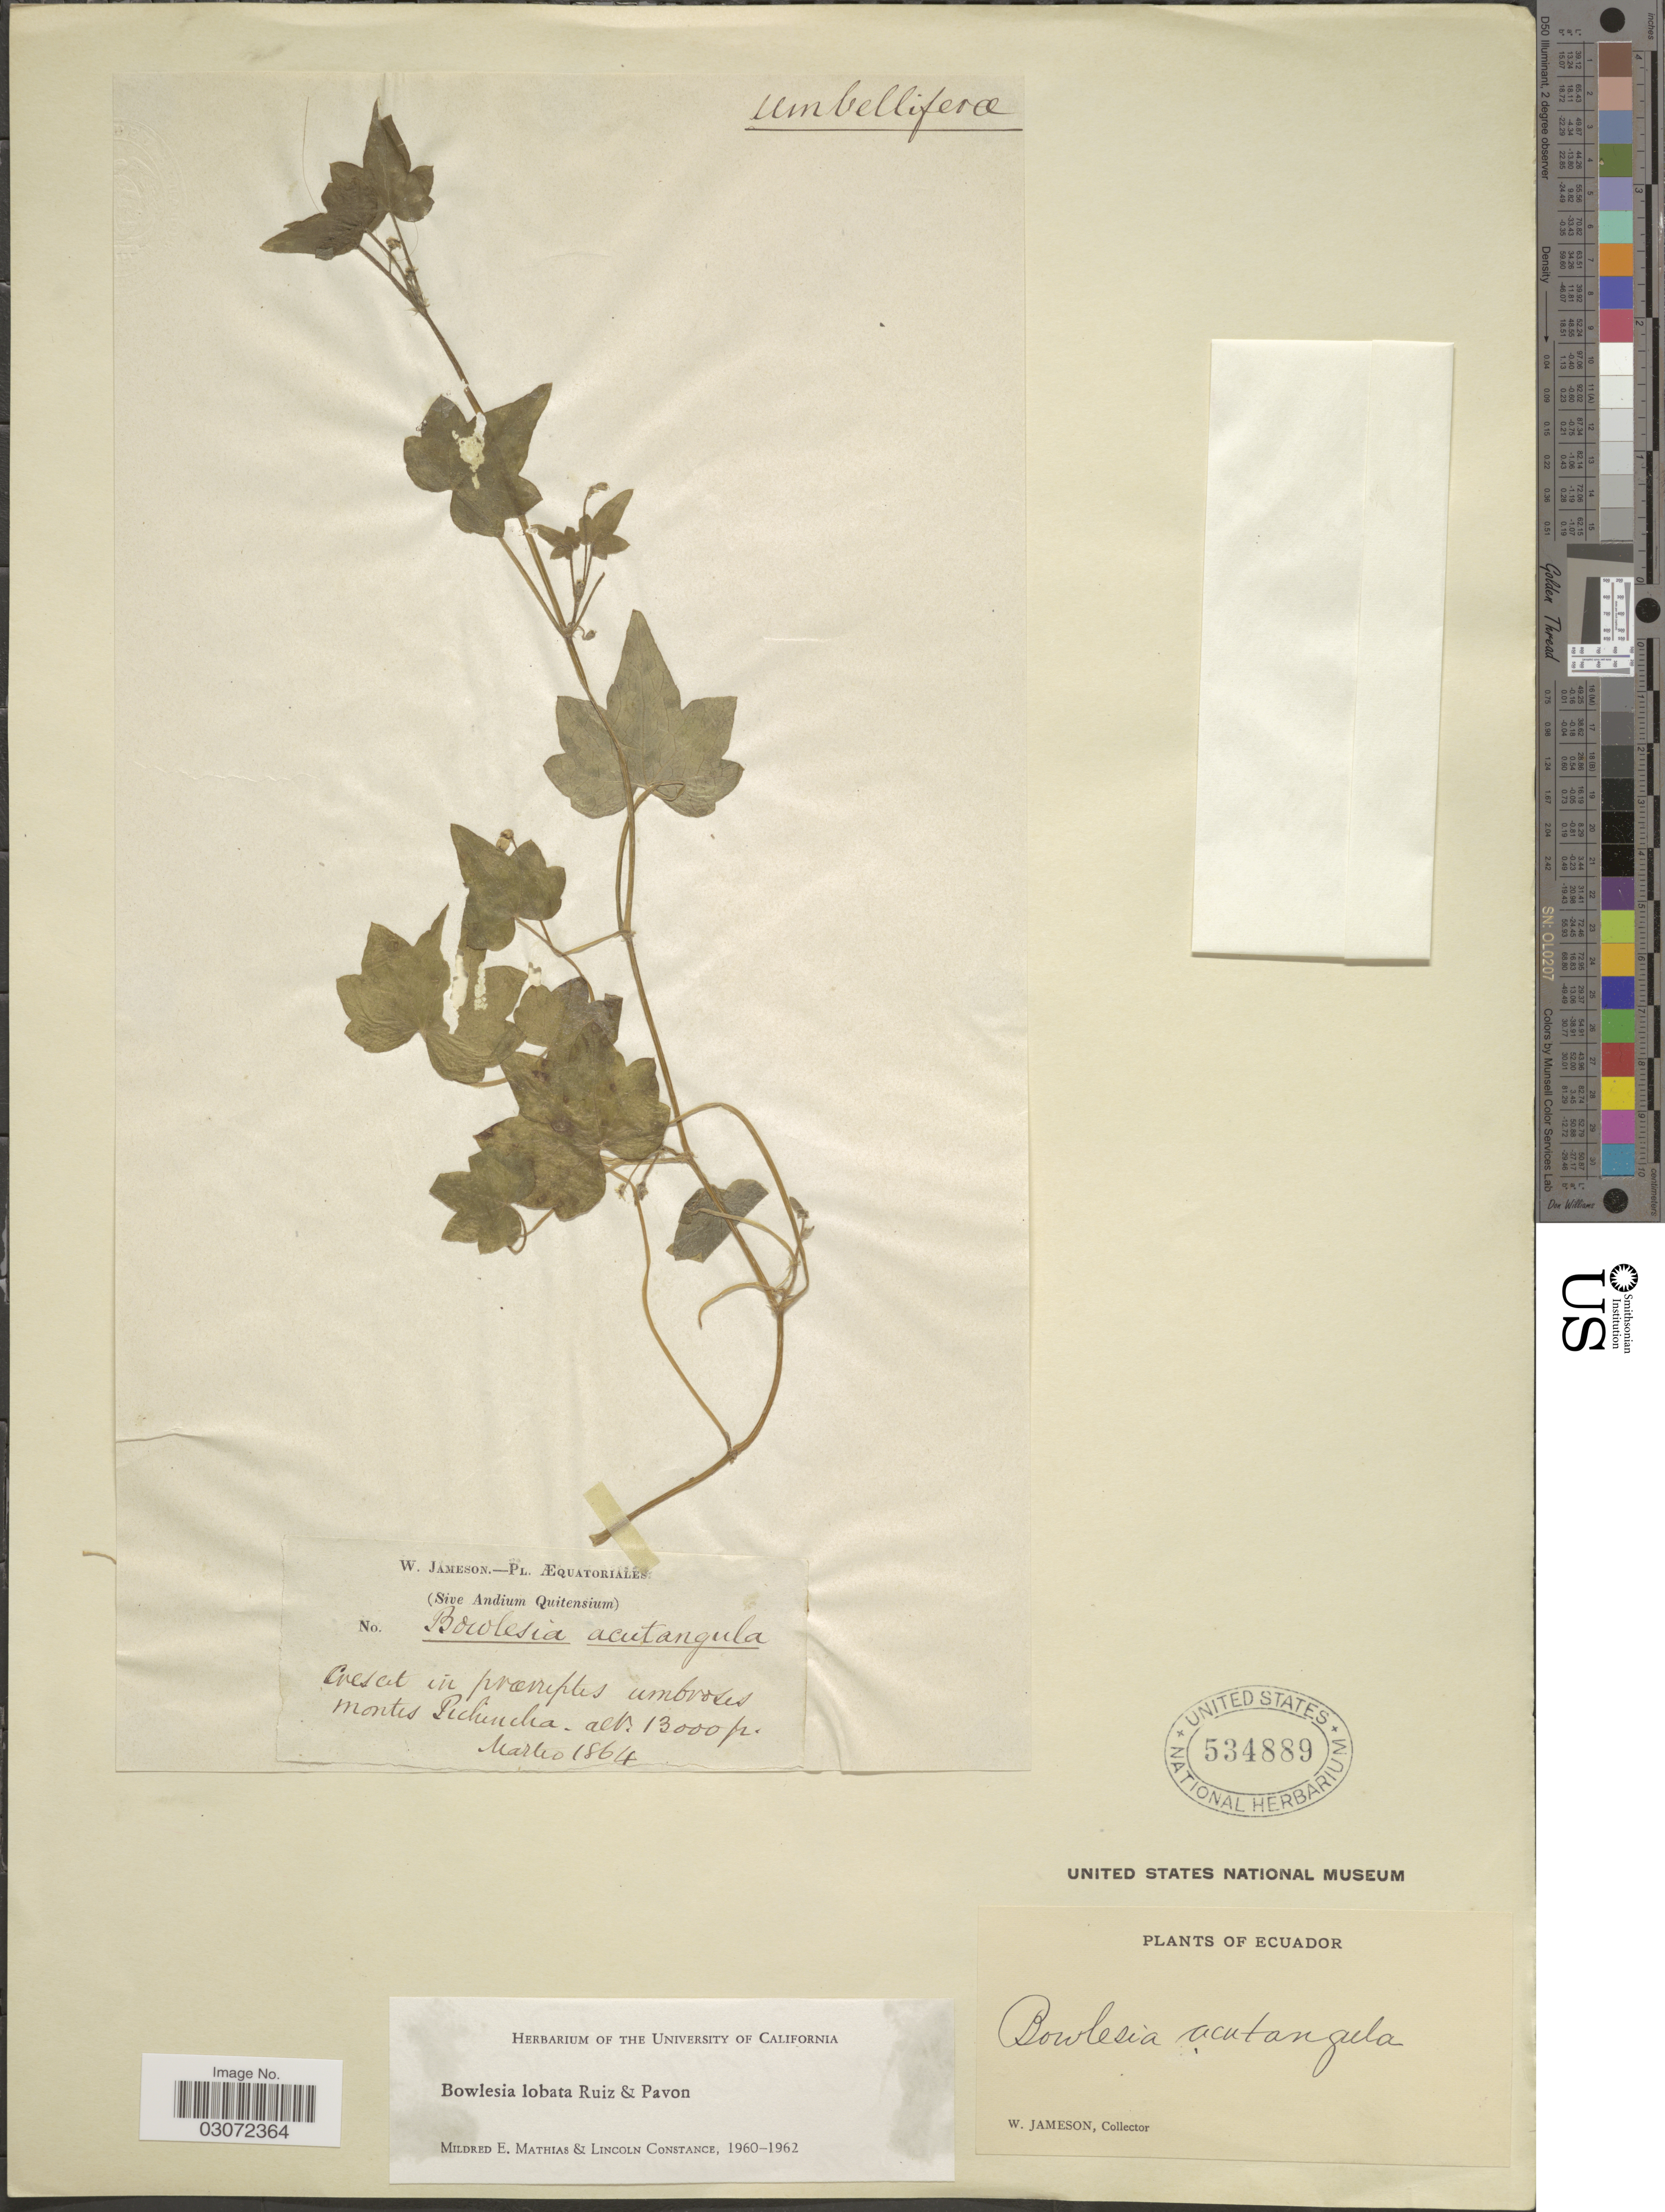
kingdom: Plantae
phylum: Tracheophyta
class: Magnoliopsida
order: Apiales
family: Apiaceae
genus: Bowlesia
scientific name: Bowlesia lobata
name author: Ruiz & Pav.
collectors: W. Jameson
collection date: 1864-03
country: Ecuador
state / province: Pichincha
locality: Crescit in praeruptis umbrosis montes Pichincha.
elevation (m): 3962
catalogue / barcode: US 534889